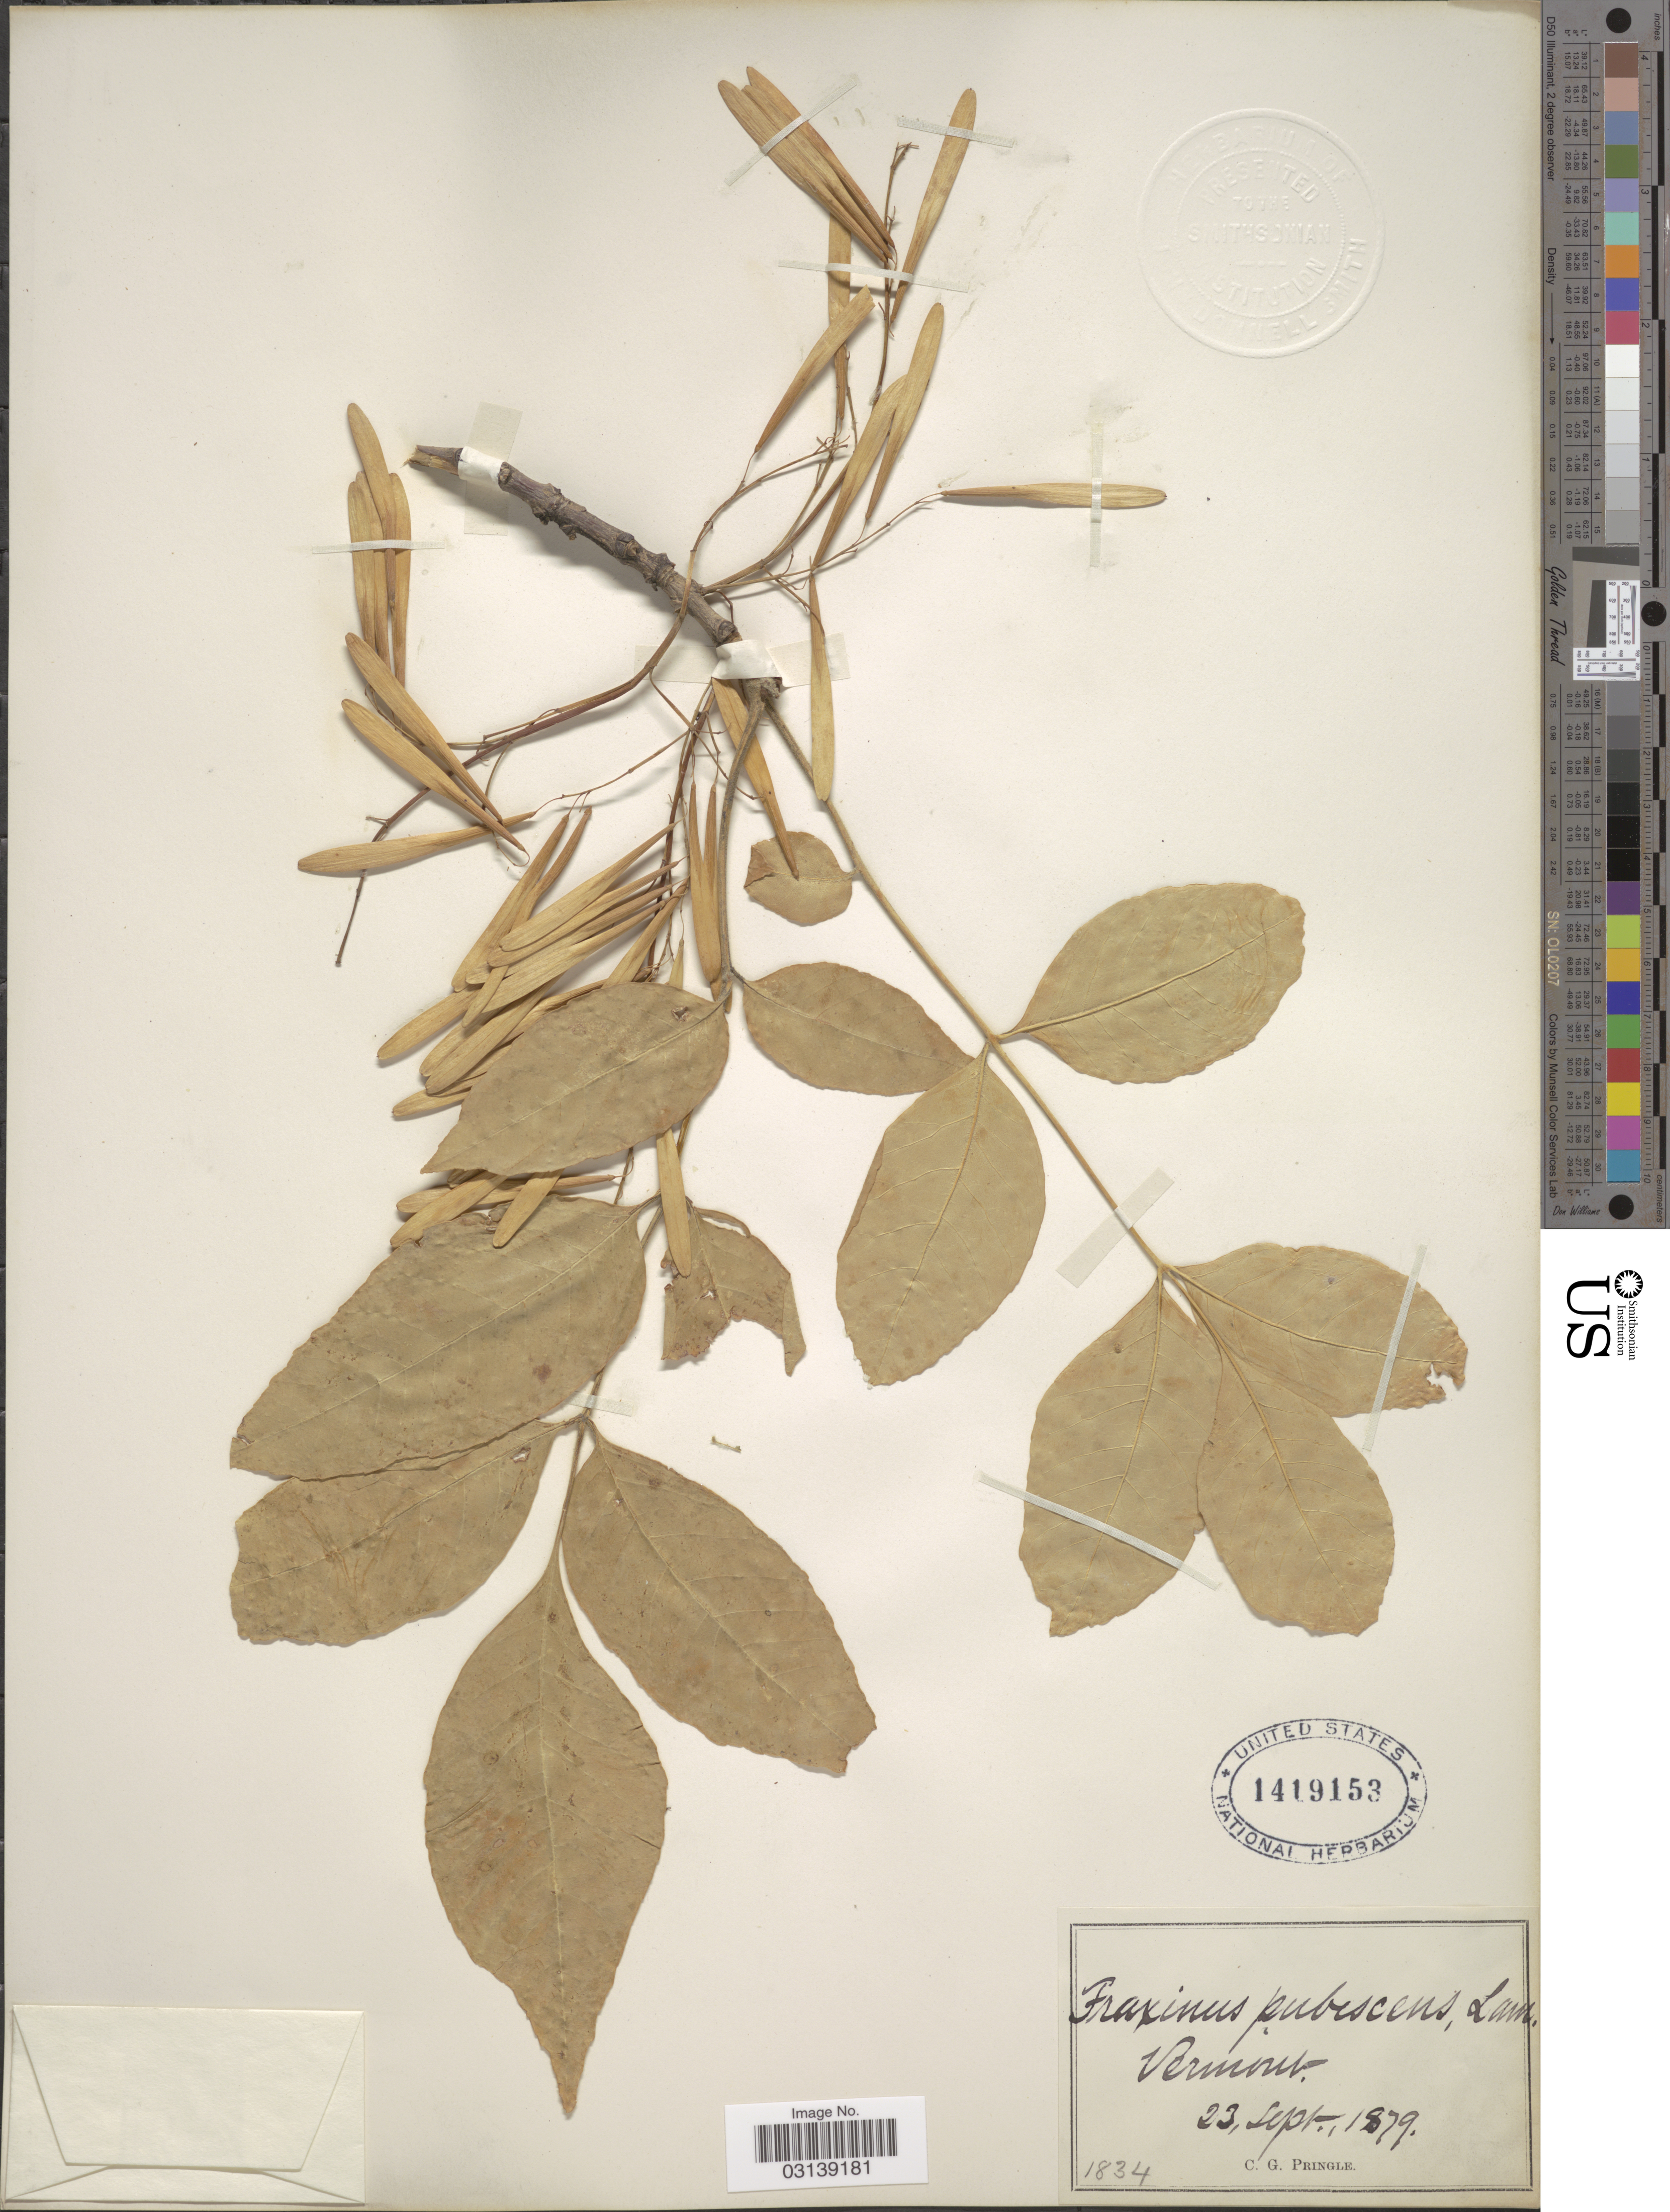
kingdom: Plantae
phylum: Tracheophyta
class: Magnoliopsida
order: Lamiales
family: Oleaceae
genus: Fraxinus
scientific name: Fraxinus pennsylvanica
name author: Marshall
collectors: C. G. Pringle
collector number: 1834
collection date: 1879-09-23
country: United States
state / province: Vermont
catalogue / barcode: US 1419153